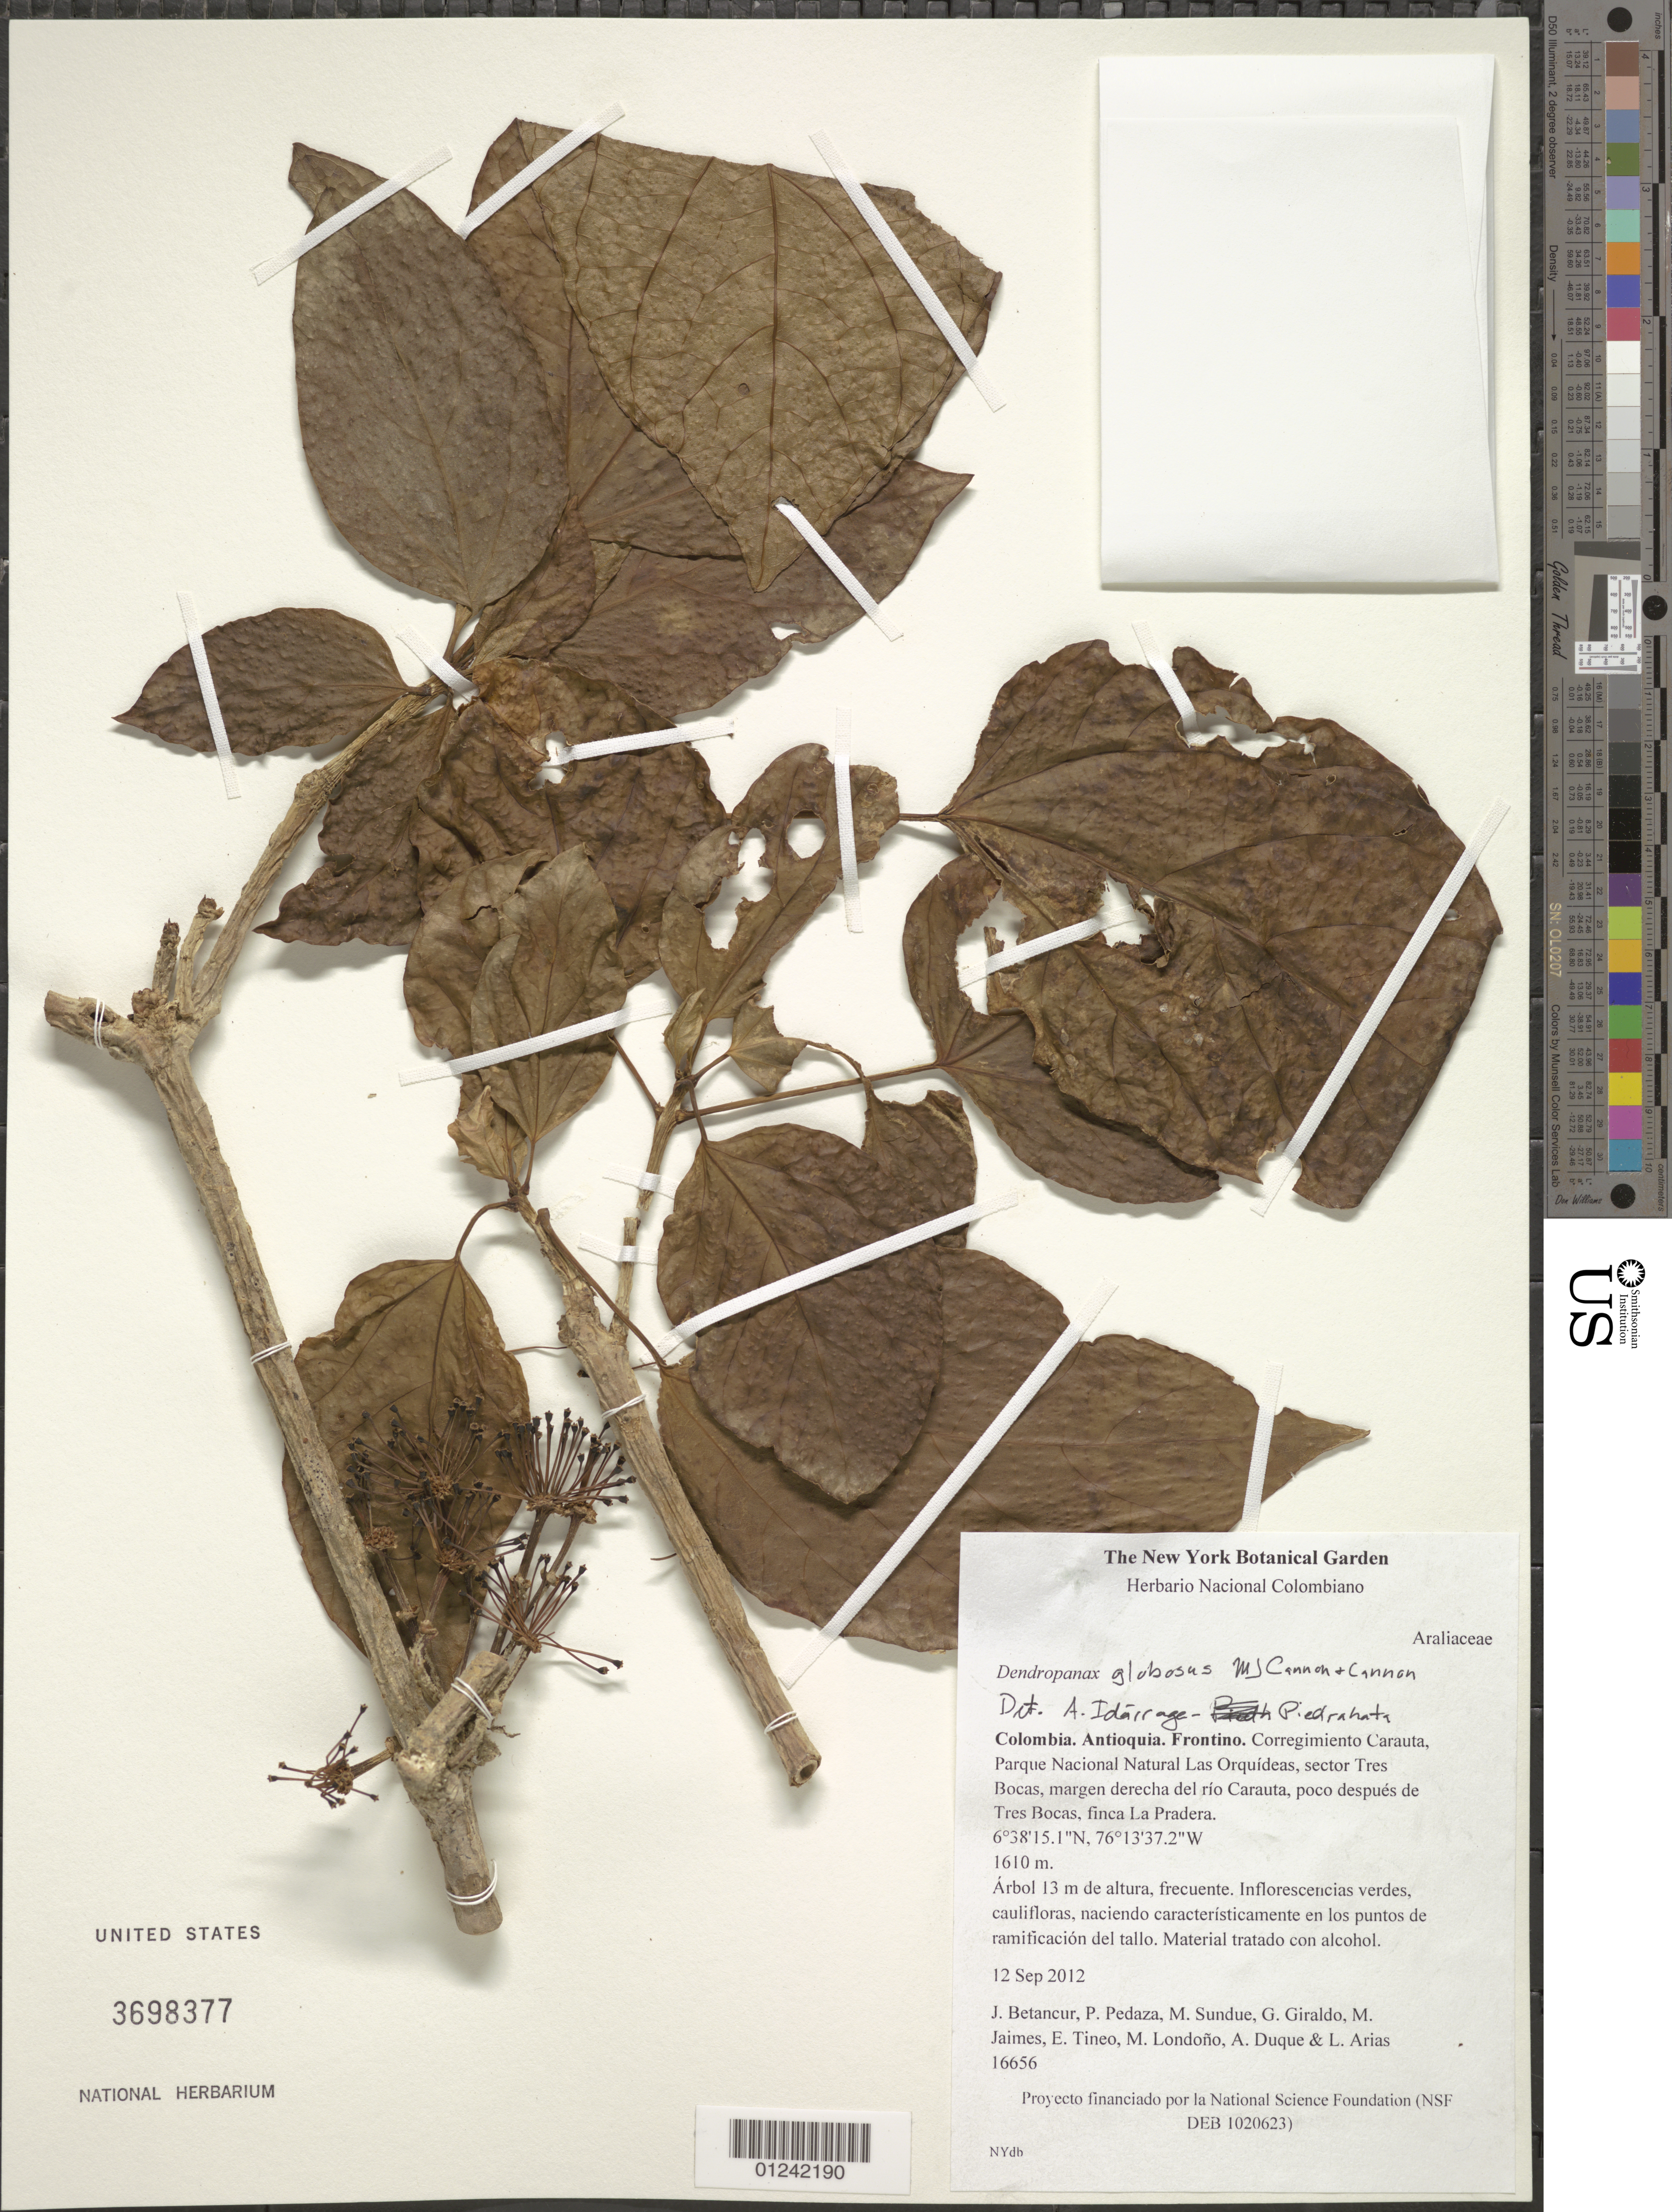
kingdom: Plantae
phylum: Tracheophyta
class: Magnoliopsida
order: Apiales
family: Araliaceae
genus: Dendropanax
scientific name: Dendropanax globosus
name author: M.J. Cannon & J. Cannon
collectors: J. Betancur et al.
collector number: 16656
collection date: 2012-09-12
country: Colombia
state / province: Antioquia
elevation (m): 1610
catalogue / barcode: US 3698377